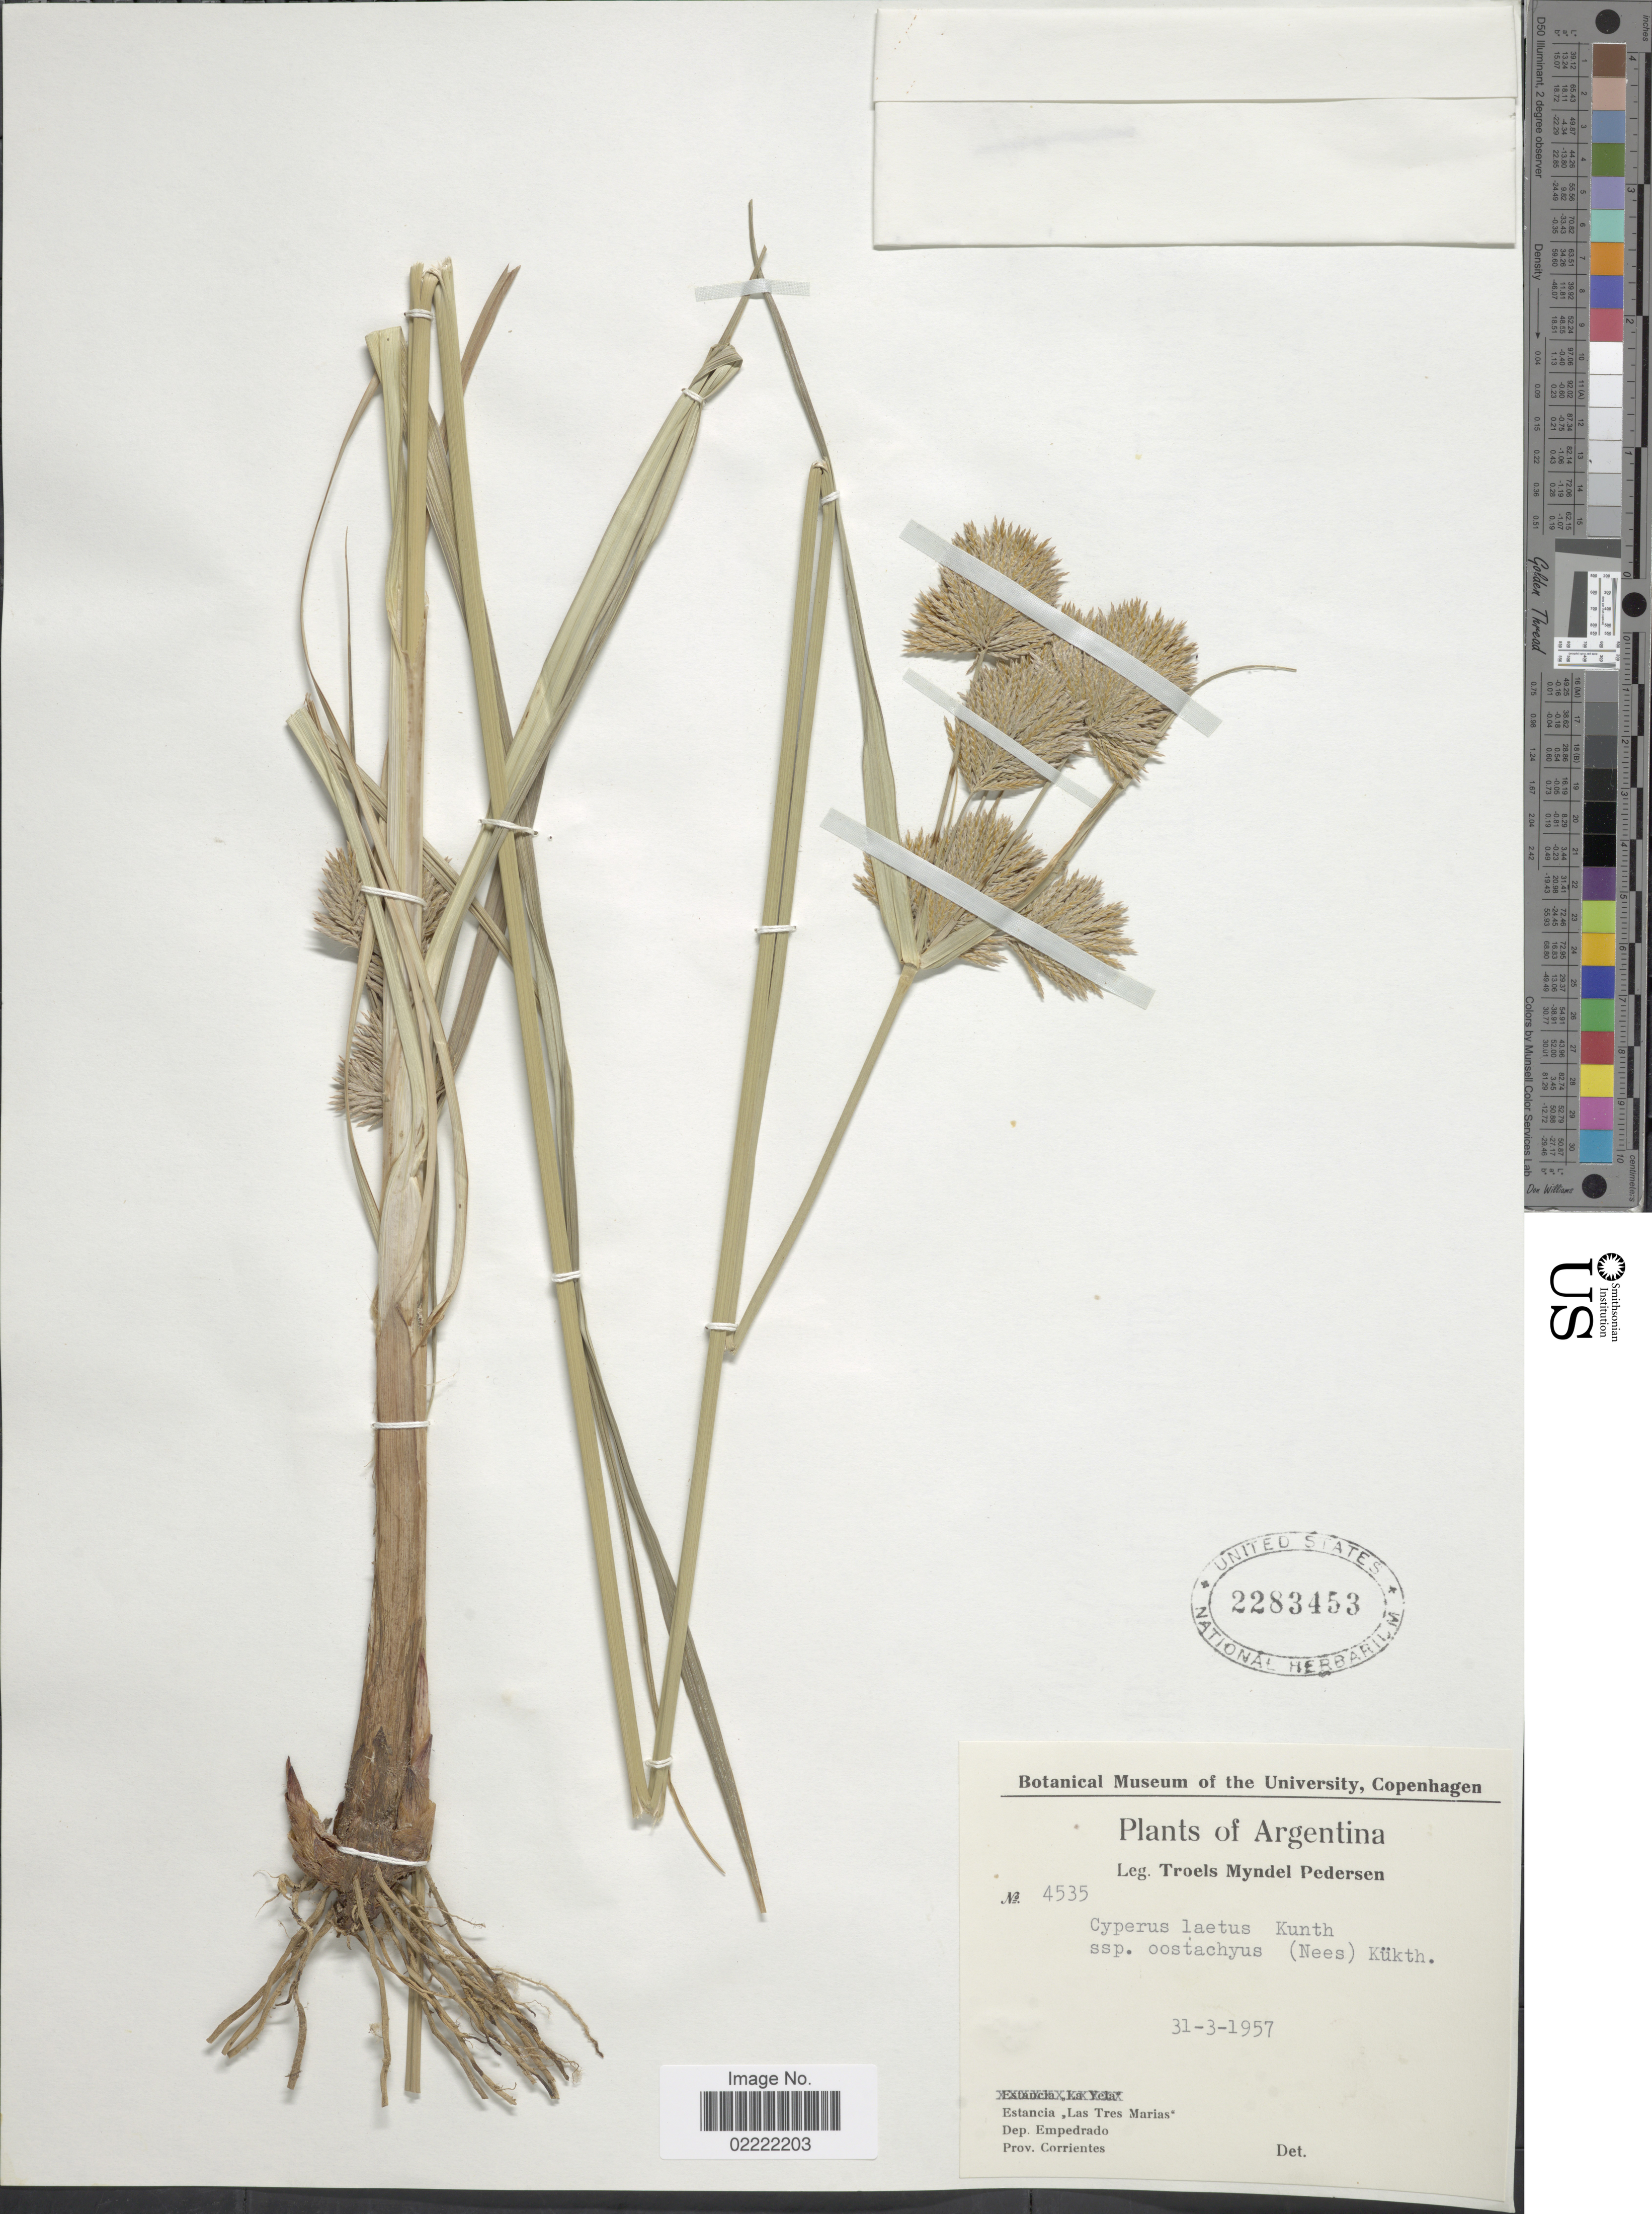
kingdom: Plantae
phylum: Tracheophyta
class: Liliopsida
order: Poales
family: Cyperaceae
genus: Cyperus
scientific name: Cyperus laetus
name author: J. Presl & C. Presl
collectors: T. Pederson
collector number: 4535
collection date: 1957-03-31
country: Argentina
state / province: Corrientes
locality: Estancia ,, Las Tres Marias', Dep Empedrado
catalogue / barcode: US 2283453